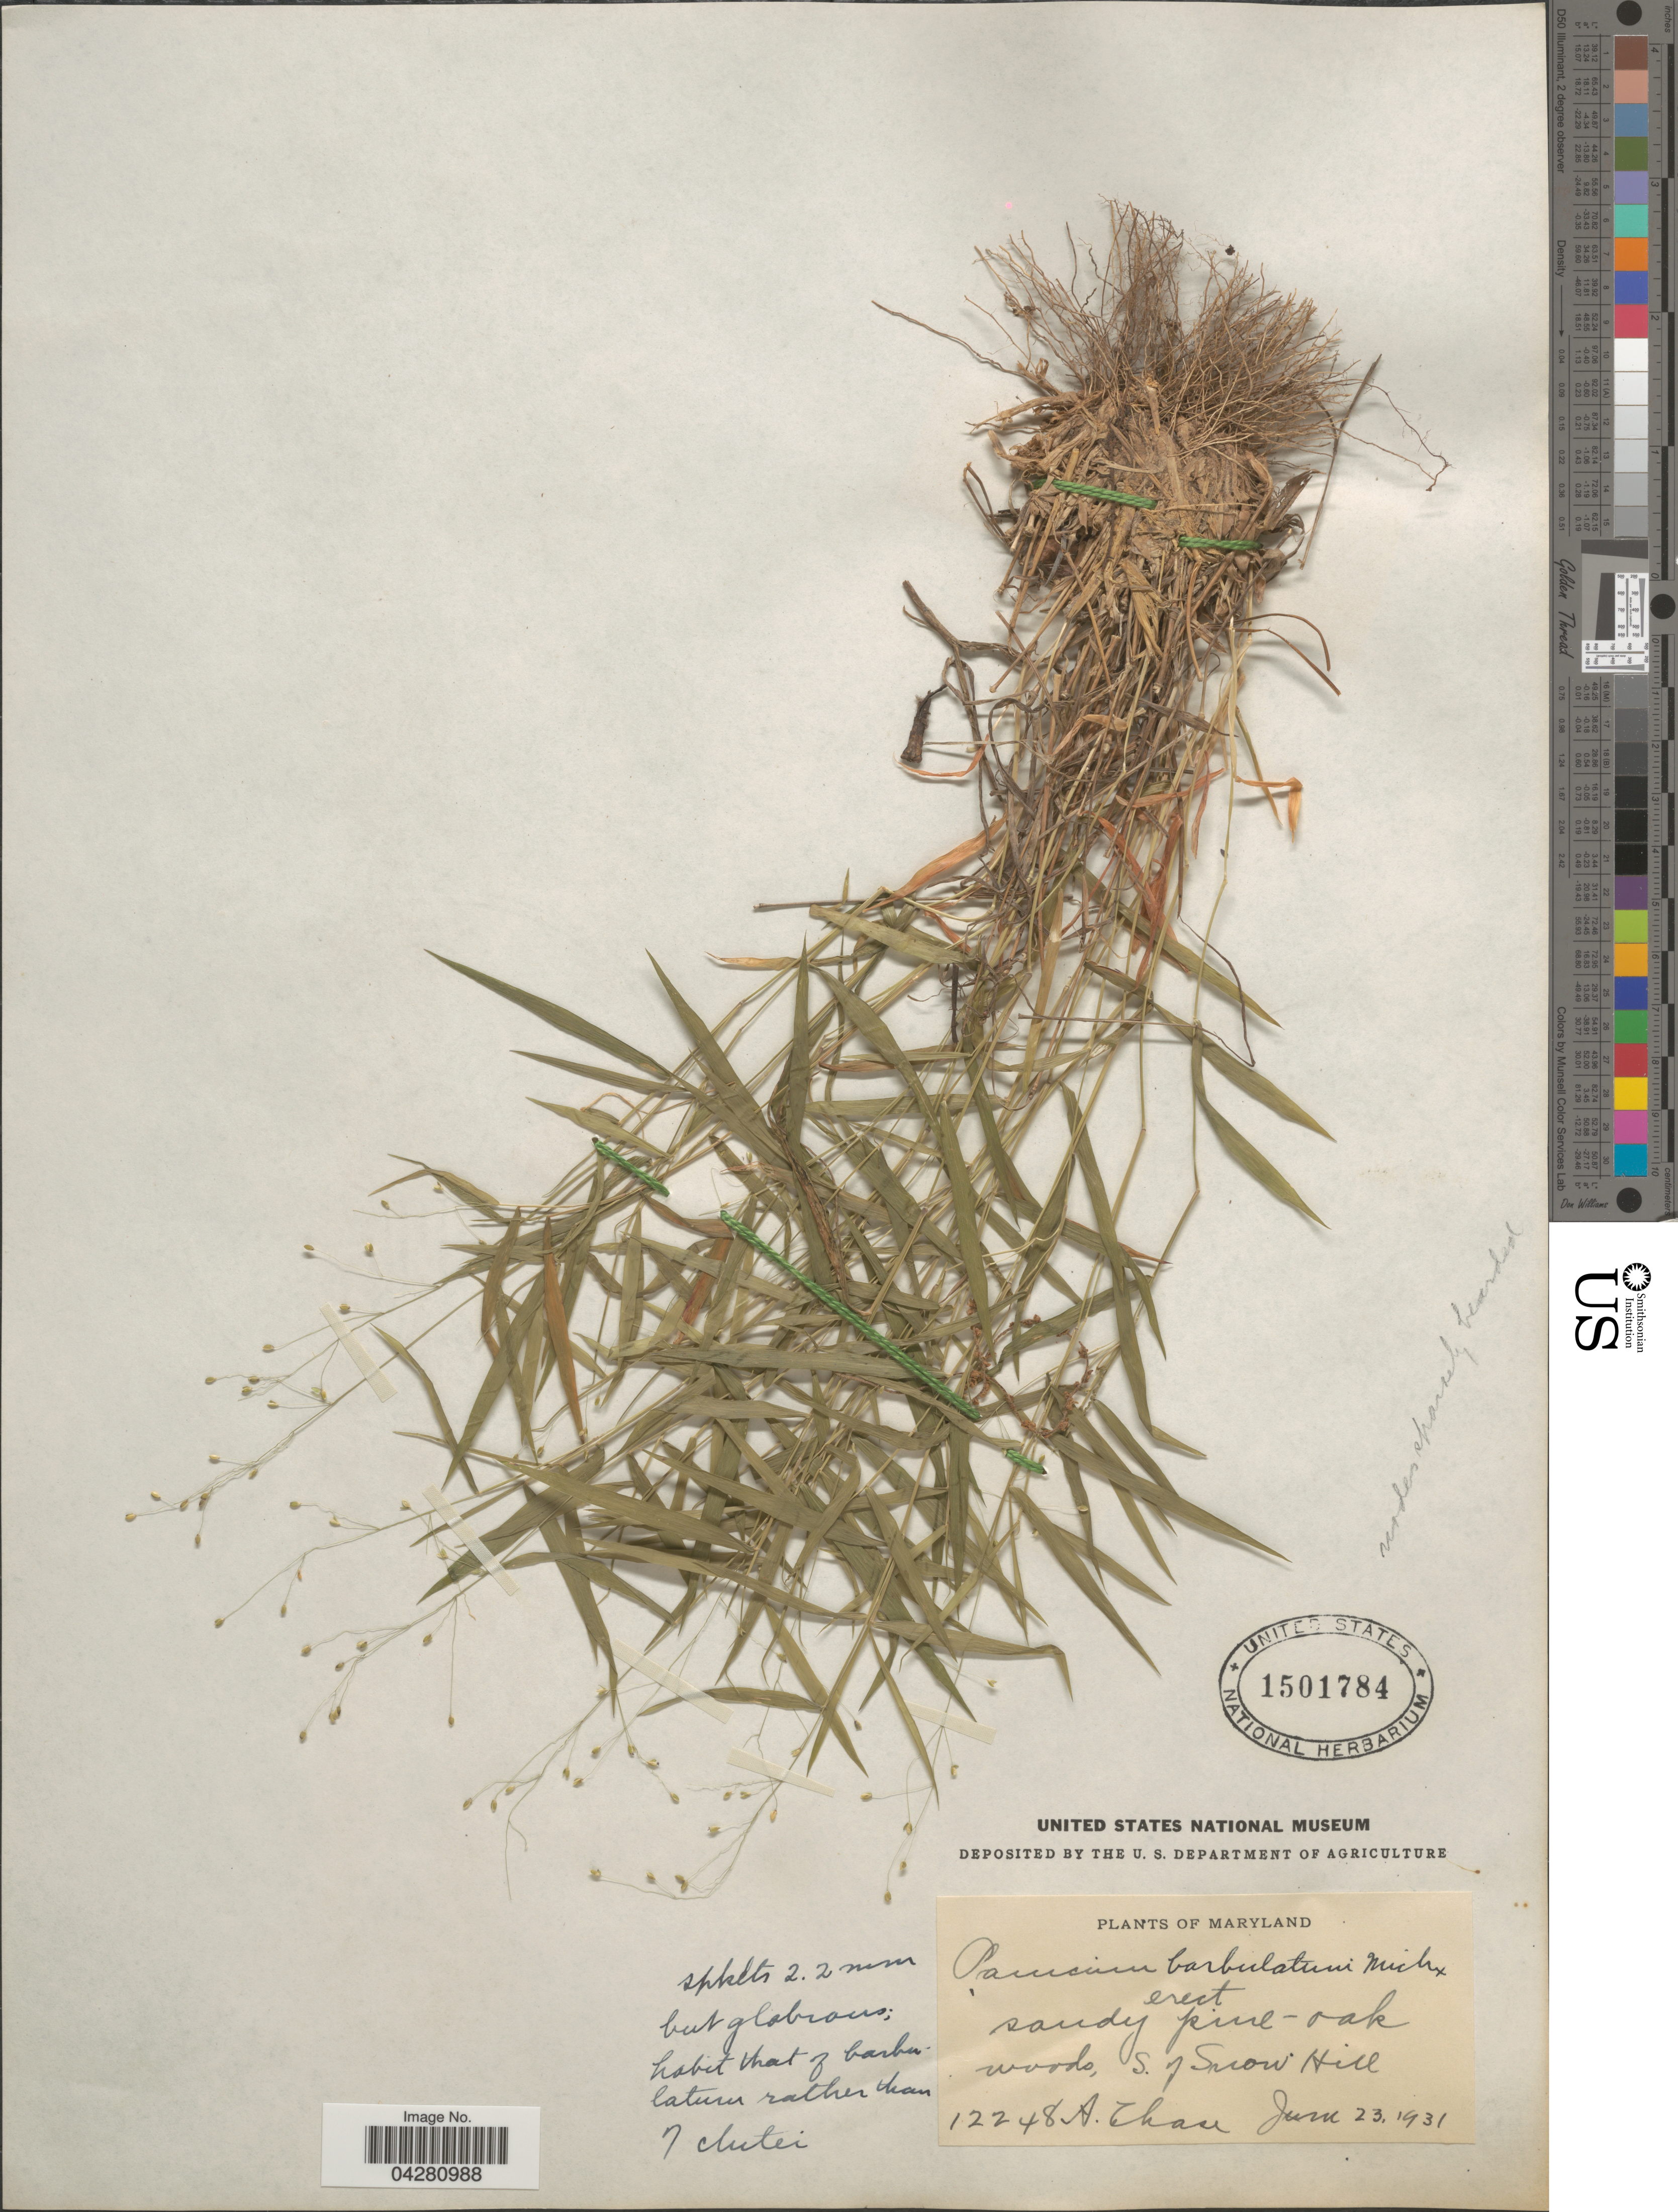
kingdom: Plantae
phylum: Tracheophyta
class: Liliopsida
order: Poales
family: Poaceae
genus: Dichanthelium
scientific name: Dichanthelium dichotomum var. dichotomum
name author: (L.) Gould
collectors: A. Chase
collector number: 12248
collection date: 1931-06-23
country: United States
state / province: Maryland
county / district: Worcester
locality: Sandy pine-oak woods, S. of Snow Hill.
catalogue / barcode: US 1501784